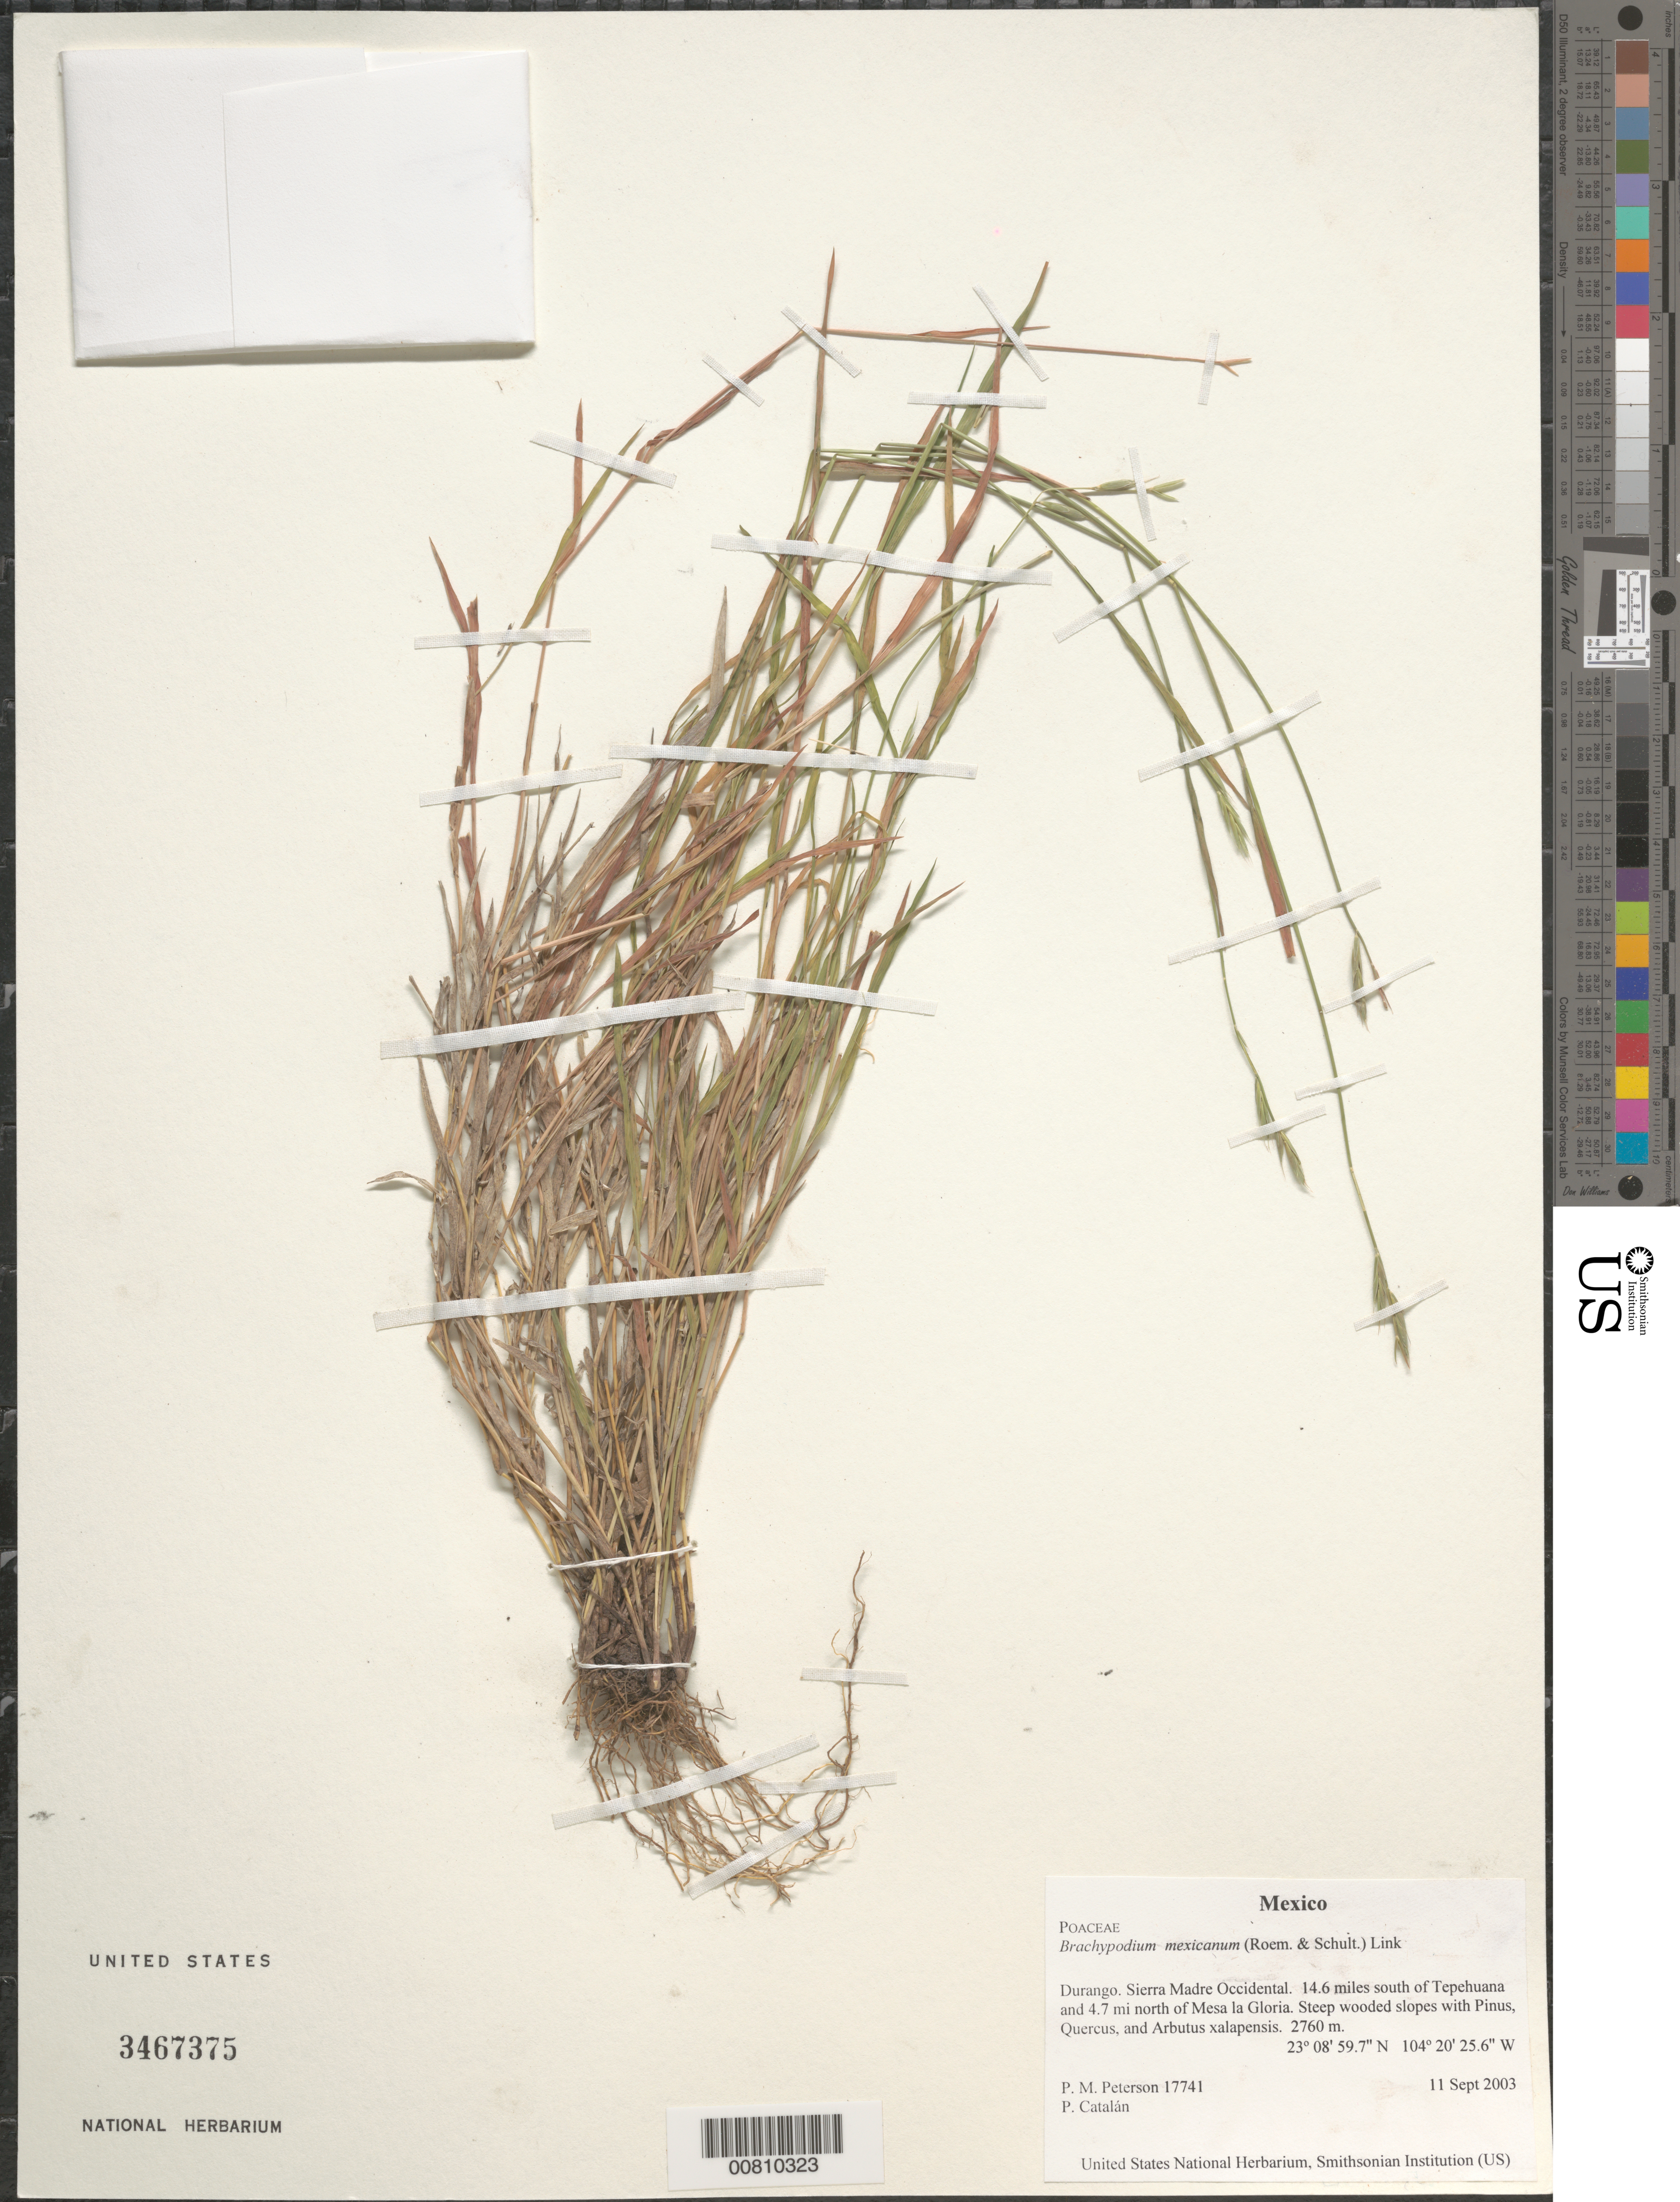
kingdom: Plantae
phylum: Tracheophyta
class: Liliopsida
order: Poales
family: Poaceae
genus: Brachypodium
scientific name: Brachypodium mexicanum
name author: (Roem. & Schult.) Link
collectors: P. M. Peterson & F. Sánchez Alvarado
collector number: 17741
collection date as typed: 11 Sep 2003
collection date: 2003-09-11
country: Mexico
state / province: Durango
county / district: Sierra Madre Occidental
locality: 14.6 miles south of Tepehuana and 4.7 mi north of Mesa la Gloria. Steep wooded slopes with Pinus, Quercus, and Arbutus xalapensis.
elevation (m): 2760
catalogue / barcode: US 3467375